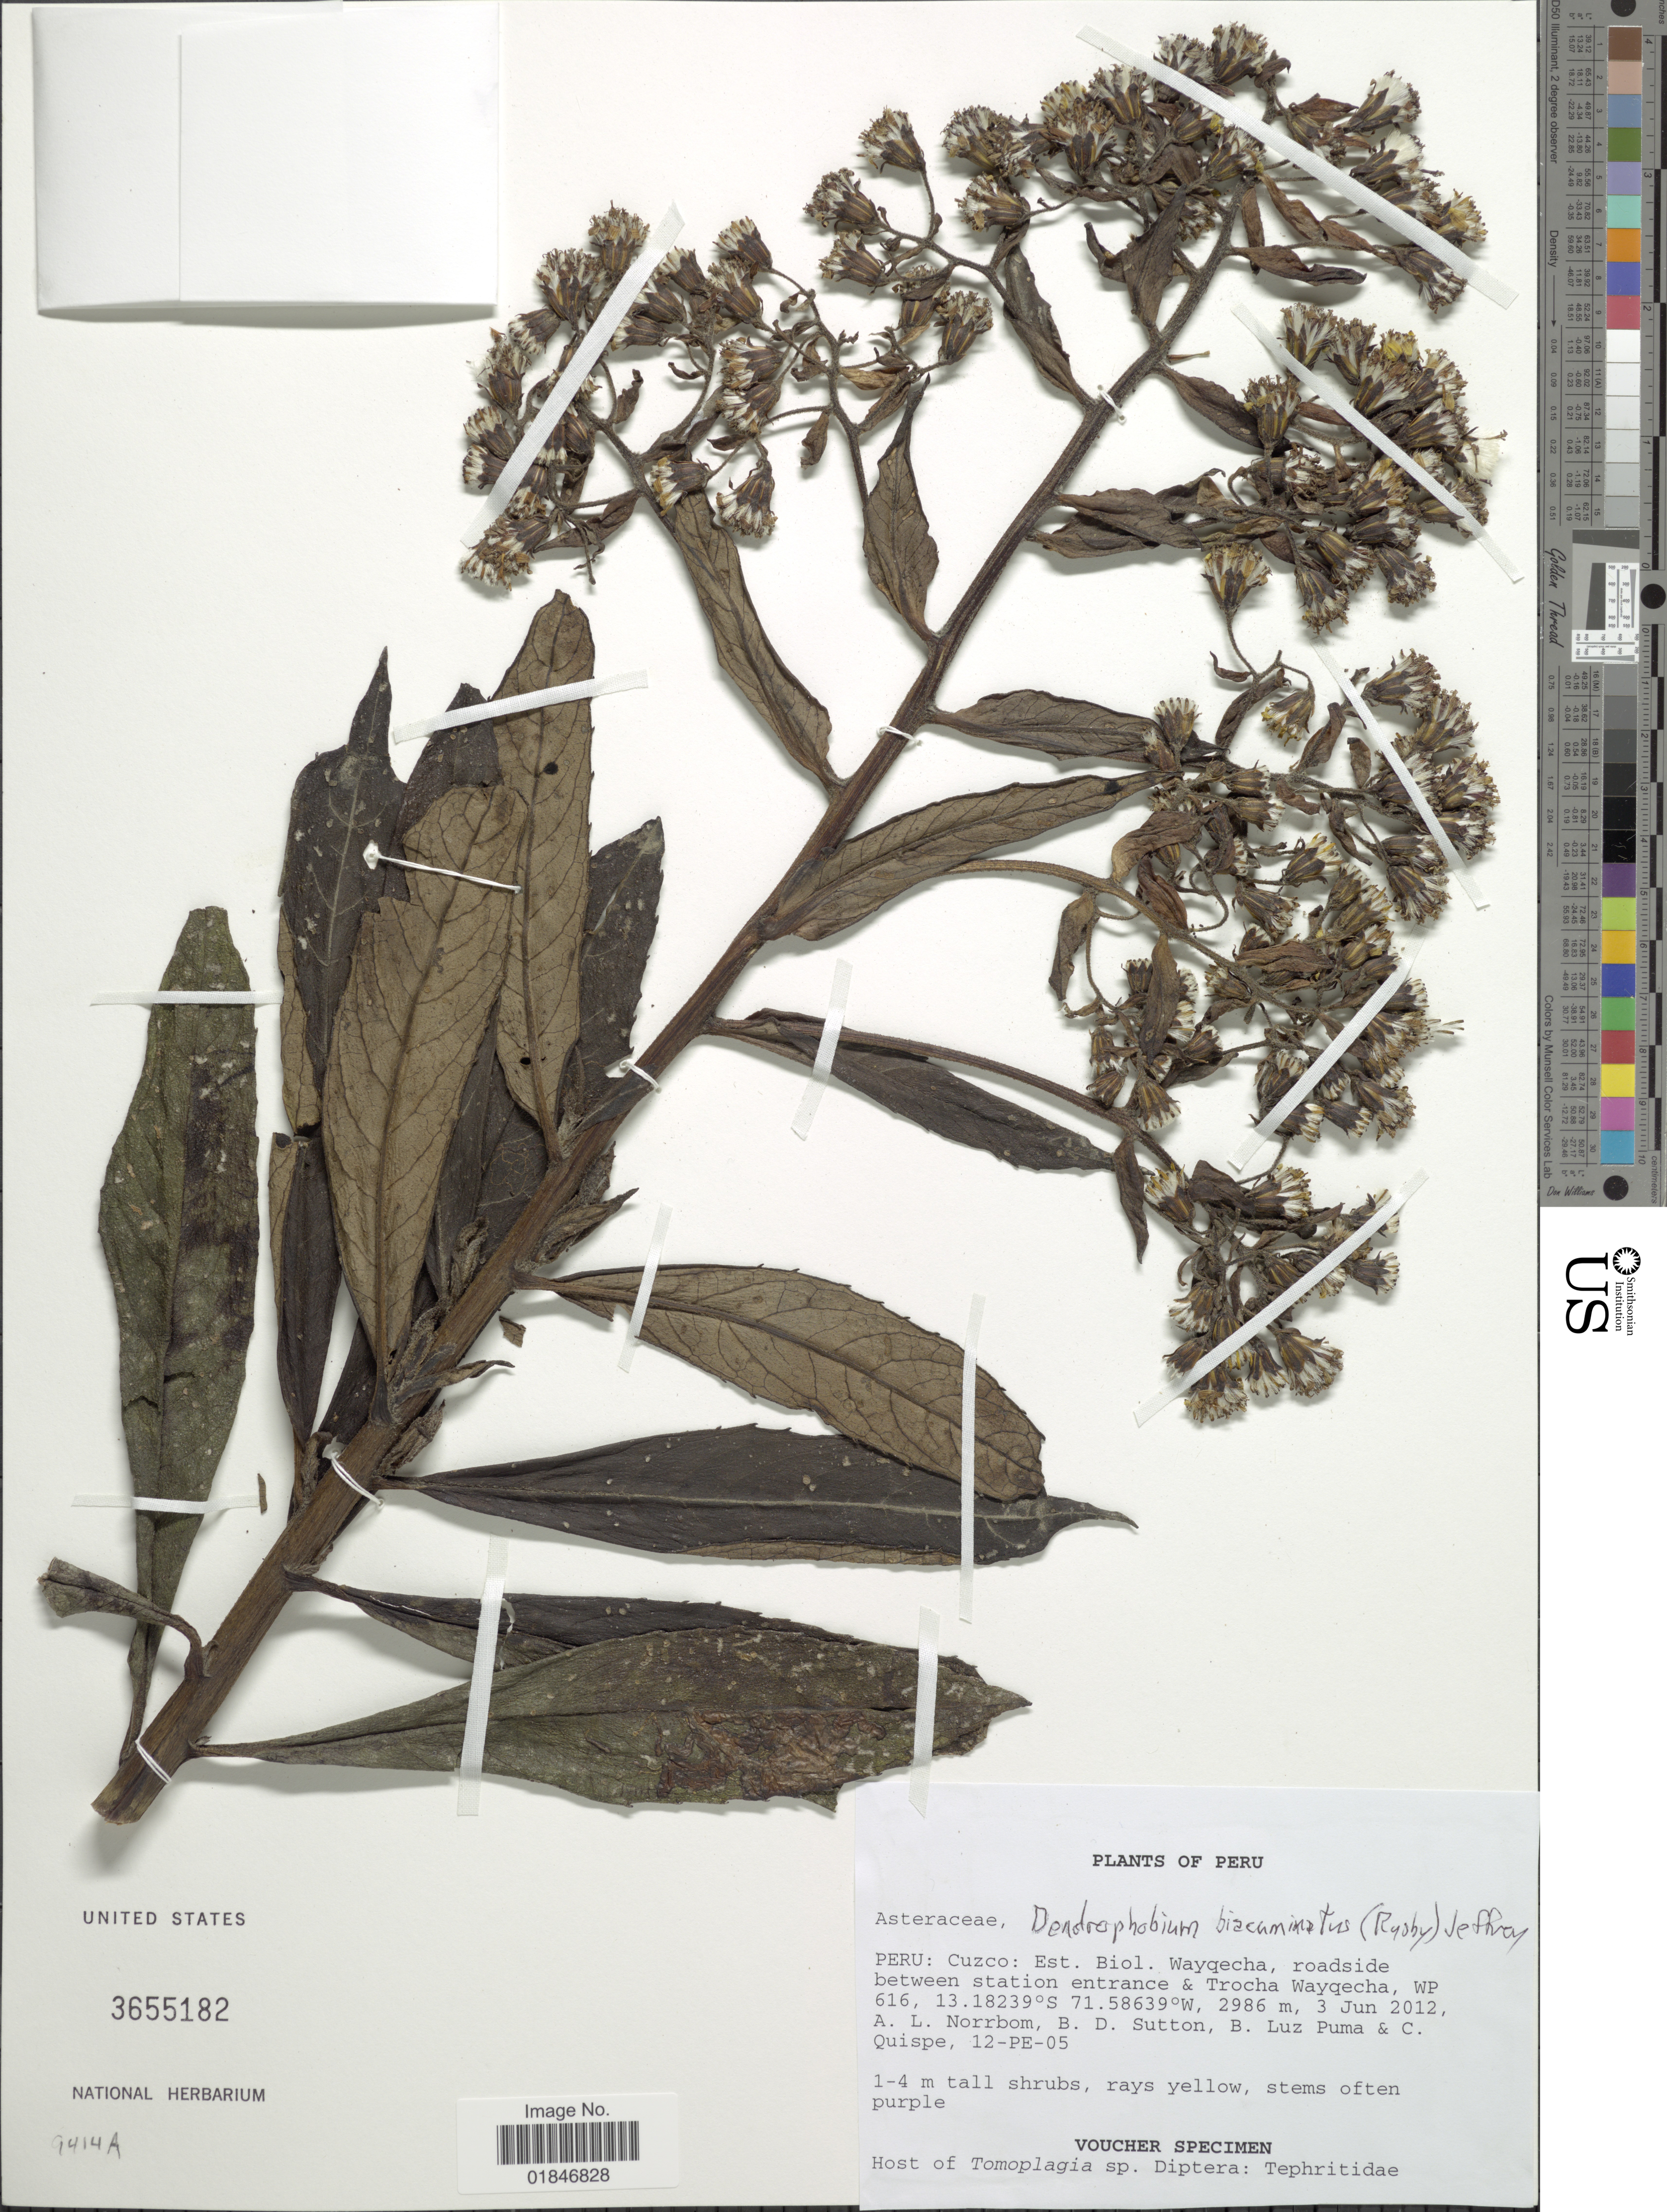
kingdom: Plantae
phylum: Tracheophyta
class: Magnoliopsida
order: Asterales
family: Asteraceae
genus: Dendrophorbium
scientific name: Dendrophorbium biacuminatum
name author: (Rusby) C. Jeffrey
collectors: A. L. Norrbom, B. Sutton, B. Luz Puma & C. Quispe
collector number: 12-PE-05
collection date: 2012-06-03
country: Peru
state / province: Cusco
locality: Peru: Cuzco: est. Biol. Wayqecha, roadside between station entrance & Trocha Wayqecha, WP 616.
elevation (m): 2986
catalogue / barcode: US 3655182